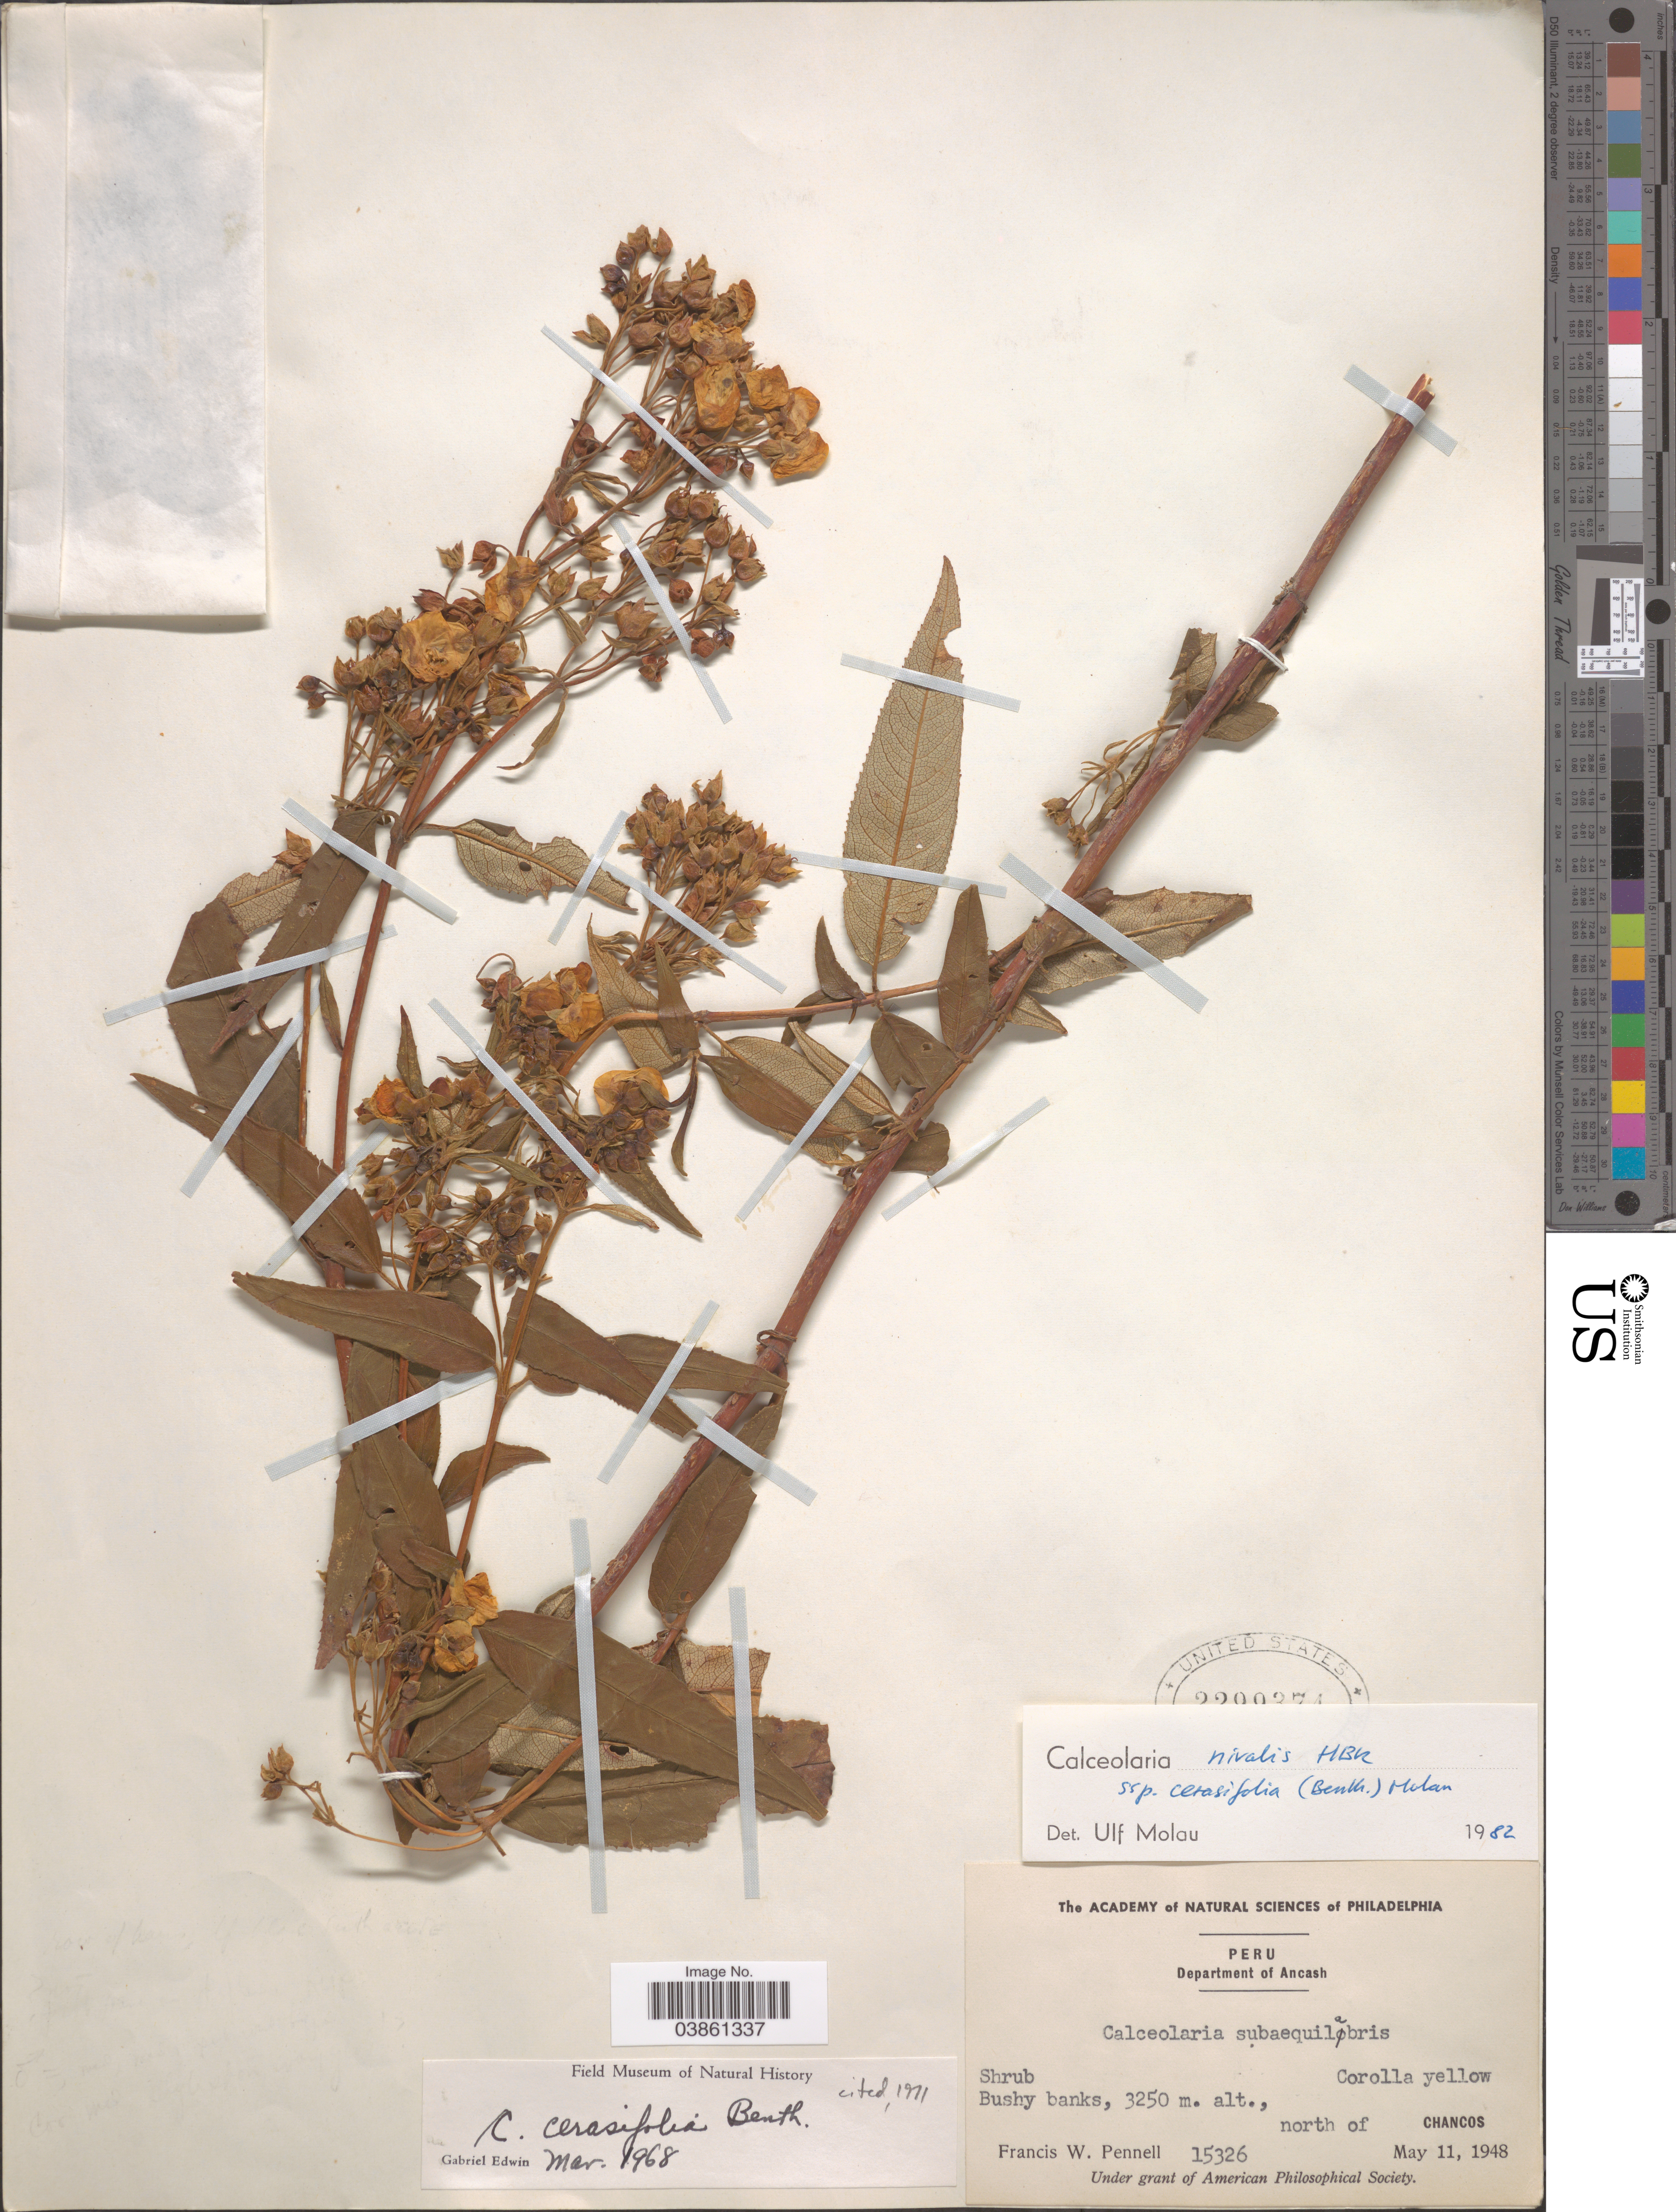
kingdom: Plantae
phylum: Tracheophyta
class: Magnoliopsida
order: Lamiales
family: Calceolariaceae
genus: Calceolaria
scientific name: Calceolaria nivalis subsp. cerasifolia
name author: (Benth.) Molau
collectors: F. W. Pennell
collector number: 15326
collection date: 1948-05-11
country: Peru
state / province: Ancash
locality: Department of Ancash. Bushy banks, north of Chancos.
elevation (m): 3250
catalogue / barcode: US 2299374